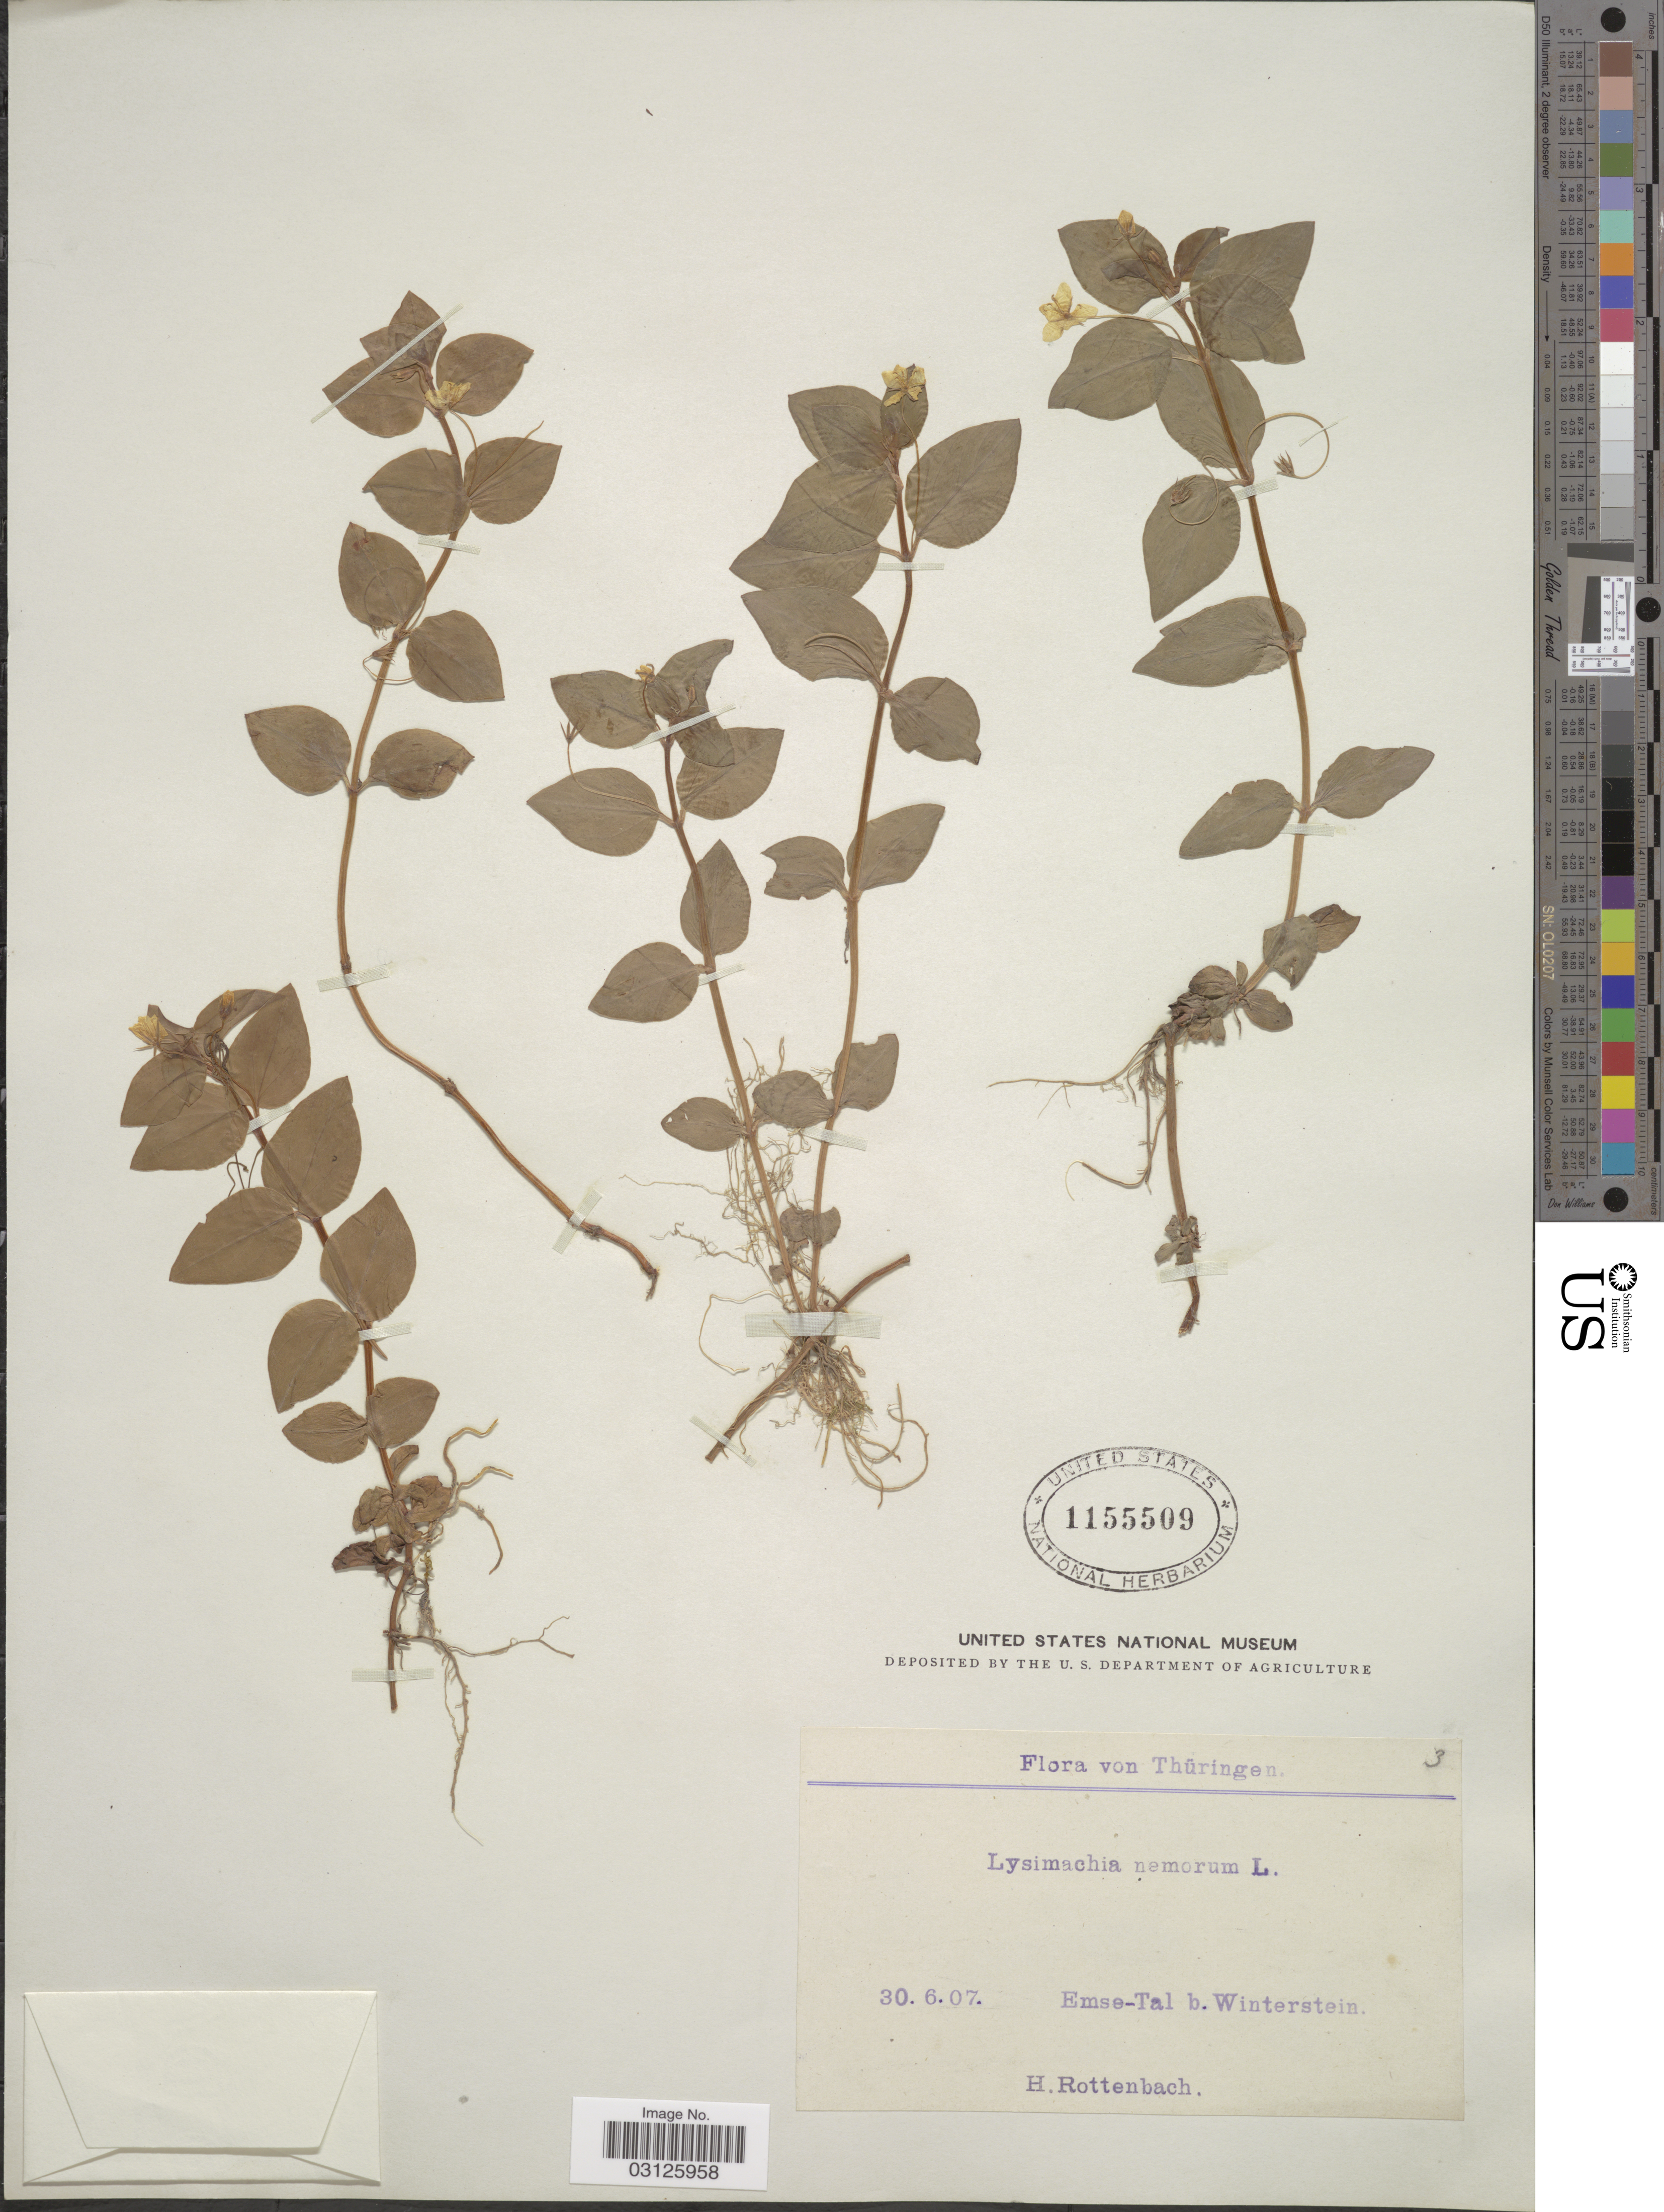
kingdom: Plantae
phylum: Tracheophyta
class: Magnoliopsida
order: Ericales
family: Primulaceae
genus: Lysimachia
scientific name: Lysimachia nemorum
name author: L.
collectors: H. Rottenbach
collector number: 3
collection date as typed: Transcribed d/m/y: 30/6/7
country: Germany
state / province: Thuringia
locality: Emse-Tal b. Winterstein.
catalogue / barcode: US 1155509